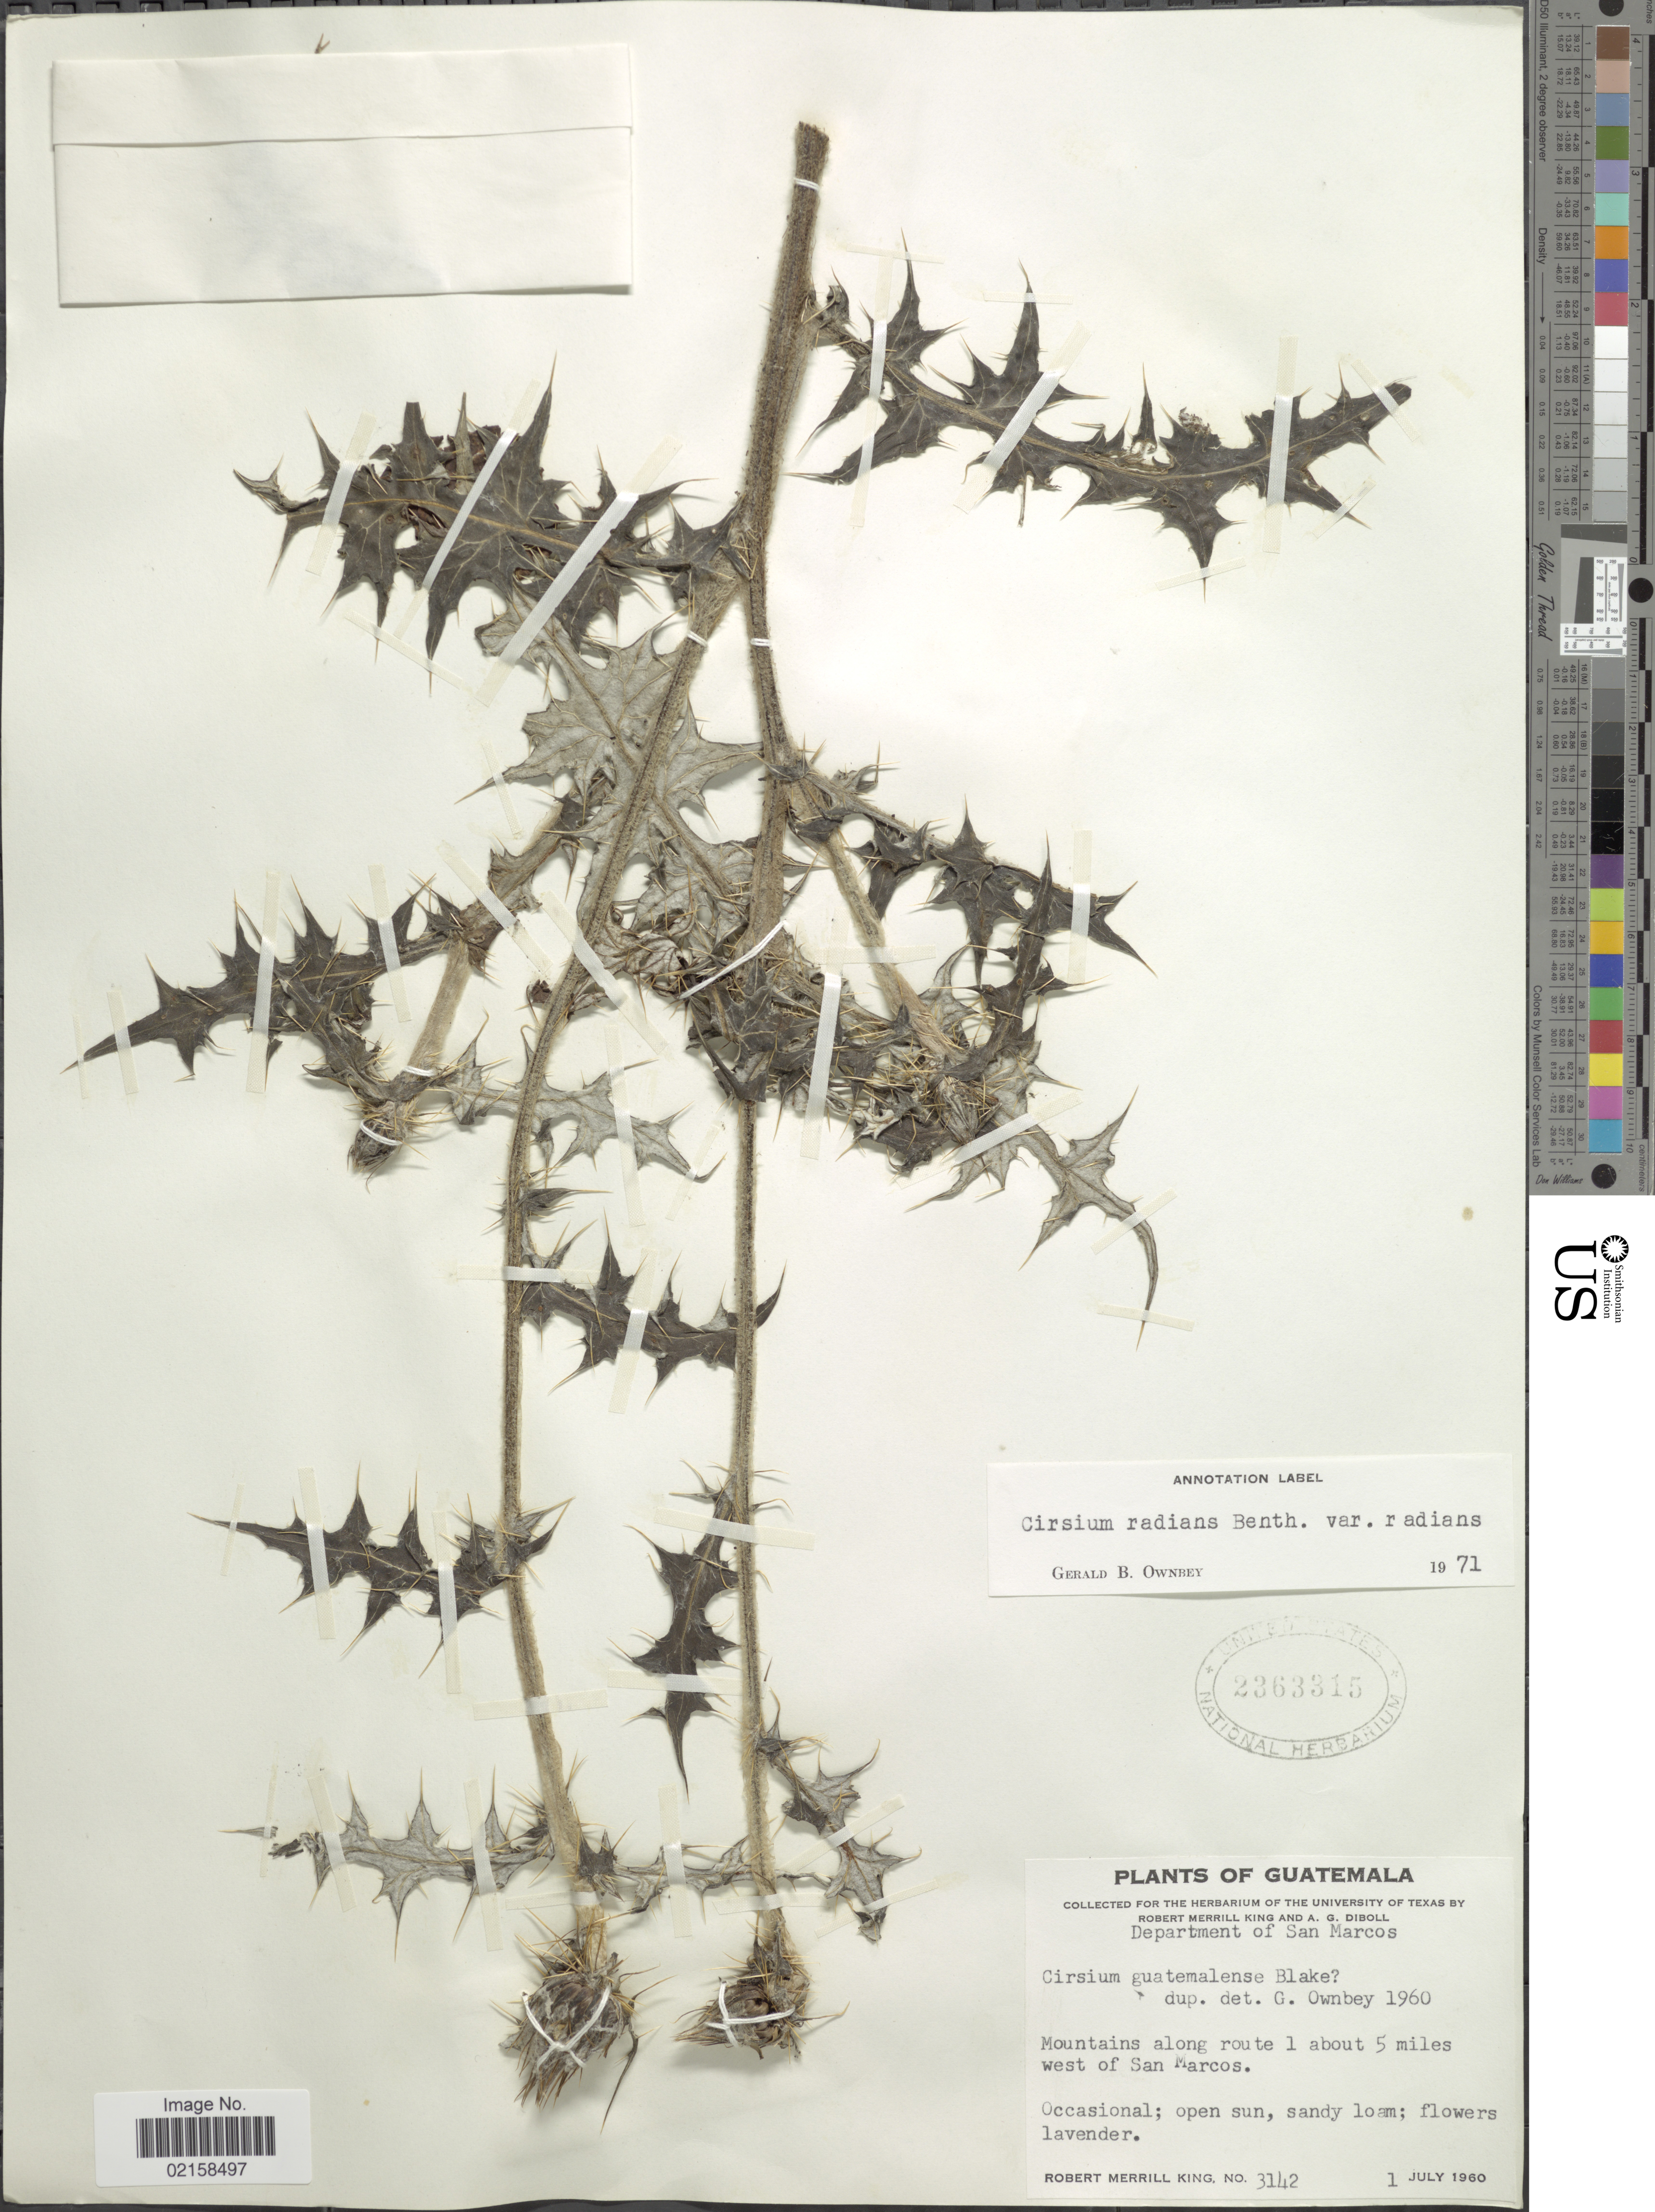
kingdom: Plantae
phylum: Tracheophyta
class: Magnoliopsida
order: Asterales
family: Asteraceae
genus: Cirsium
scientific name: Cirsium radians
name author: Benth.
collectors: R. M. King & A. Diboll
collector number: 3142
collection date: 1960-07-01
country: Guatemala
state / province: San Marcos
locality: Mountains along National route 1 about 7 miles west of San Marcos.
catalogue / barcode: US 2363315